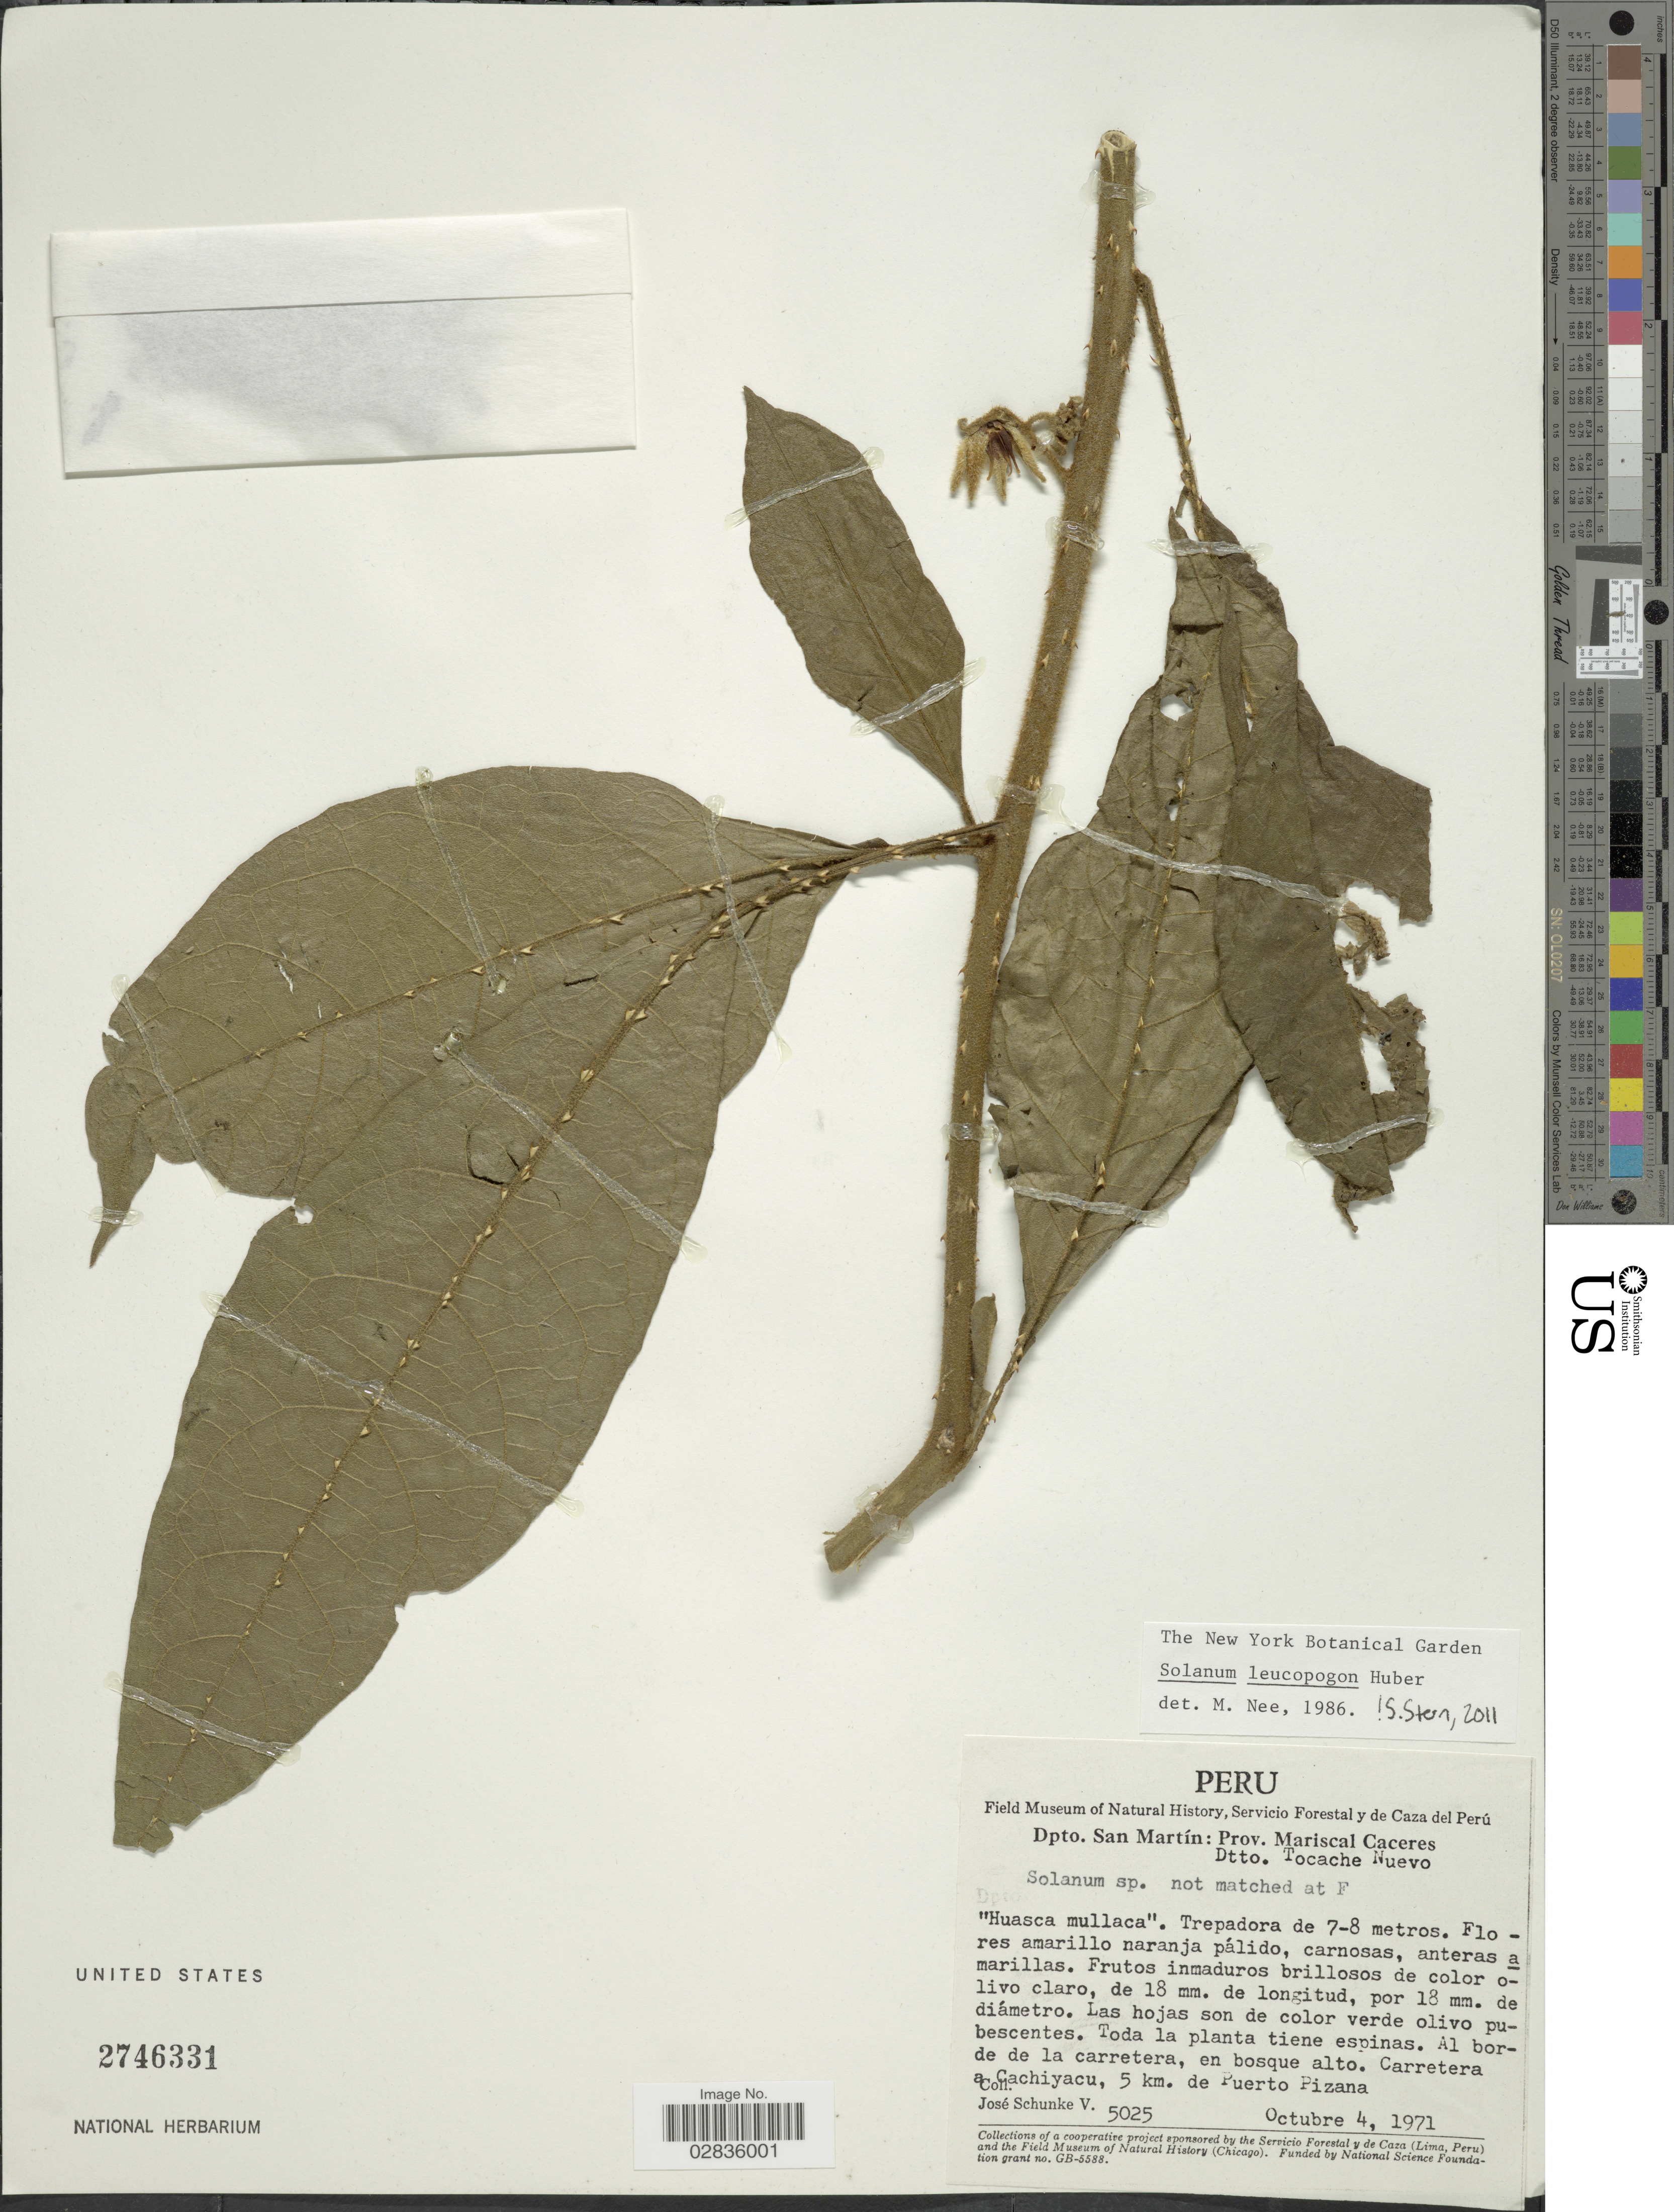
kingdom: Plantae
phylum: Tracheophyta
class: Magnoliopsida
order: Solanales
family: Solanaceae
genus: Solanum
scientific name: Solanum leucopogon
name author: Huber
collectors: J. Schunke Vigo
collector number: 5025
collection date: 1971-10-04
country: Peru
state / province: San Martín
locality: Dpto. San Martín: Prov. Mariscal Caceres. Dtto. Tocache Nuevo. Al borde de la carretera, en bosque alto. Carretera a Cachiyacu, 5 km. de Puerto Pizana.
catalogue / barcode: US 2746331